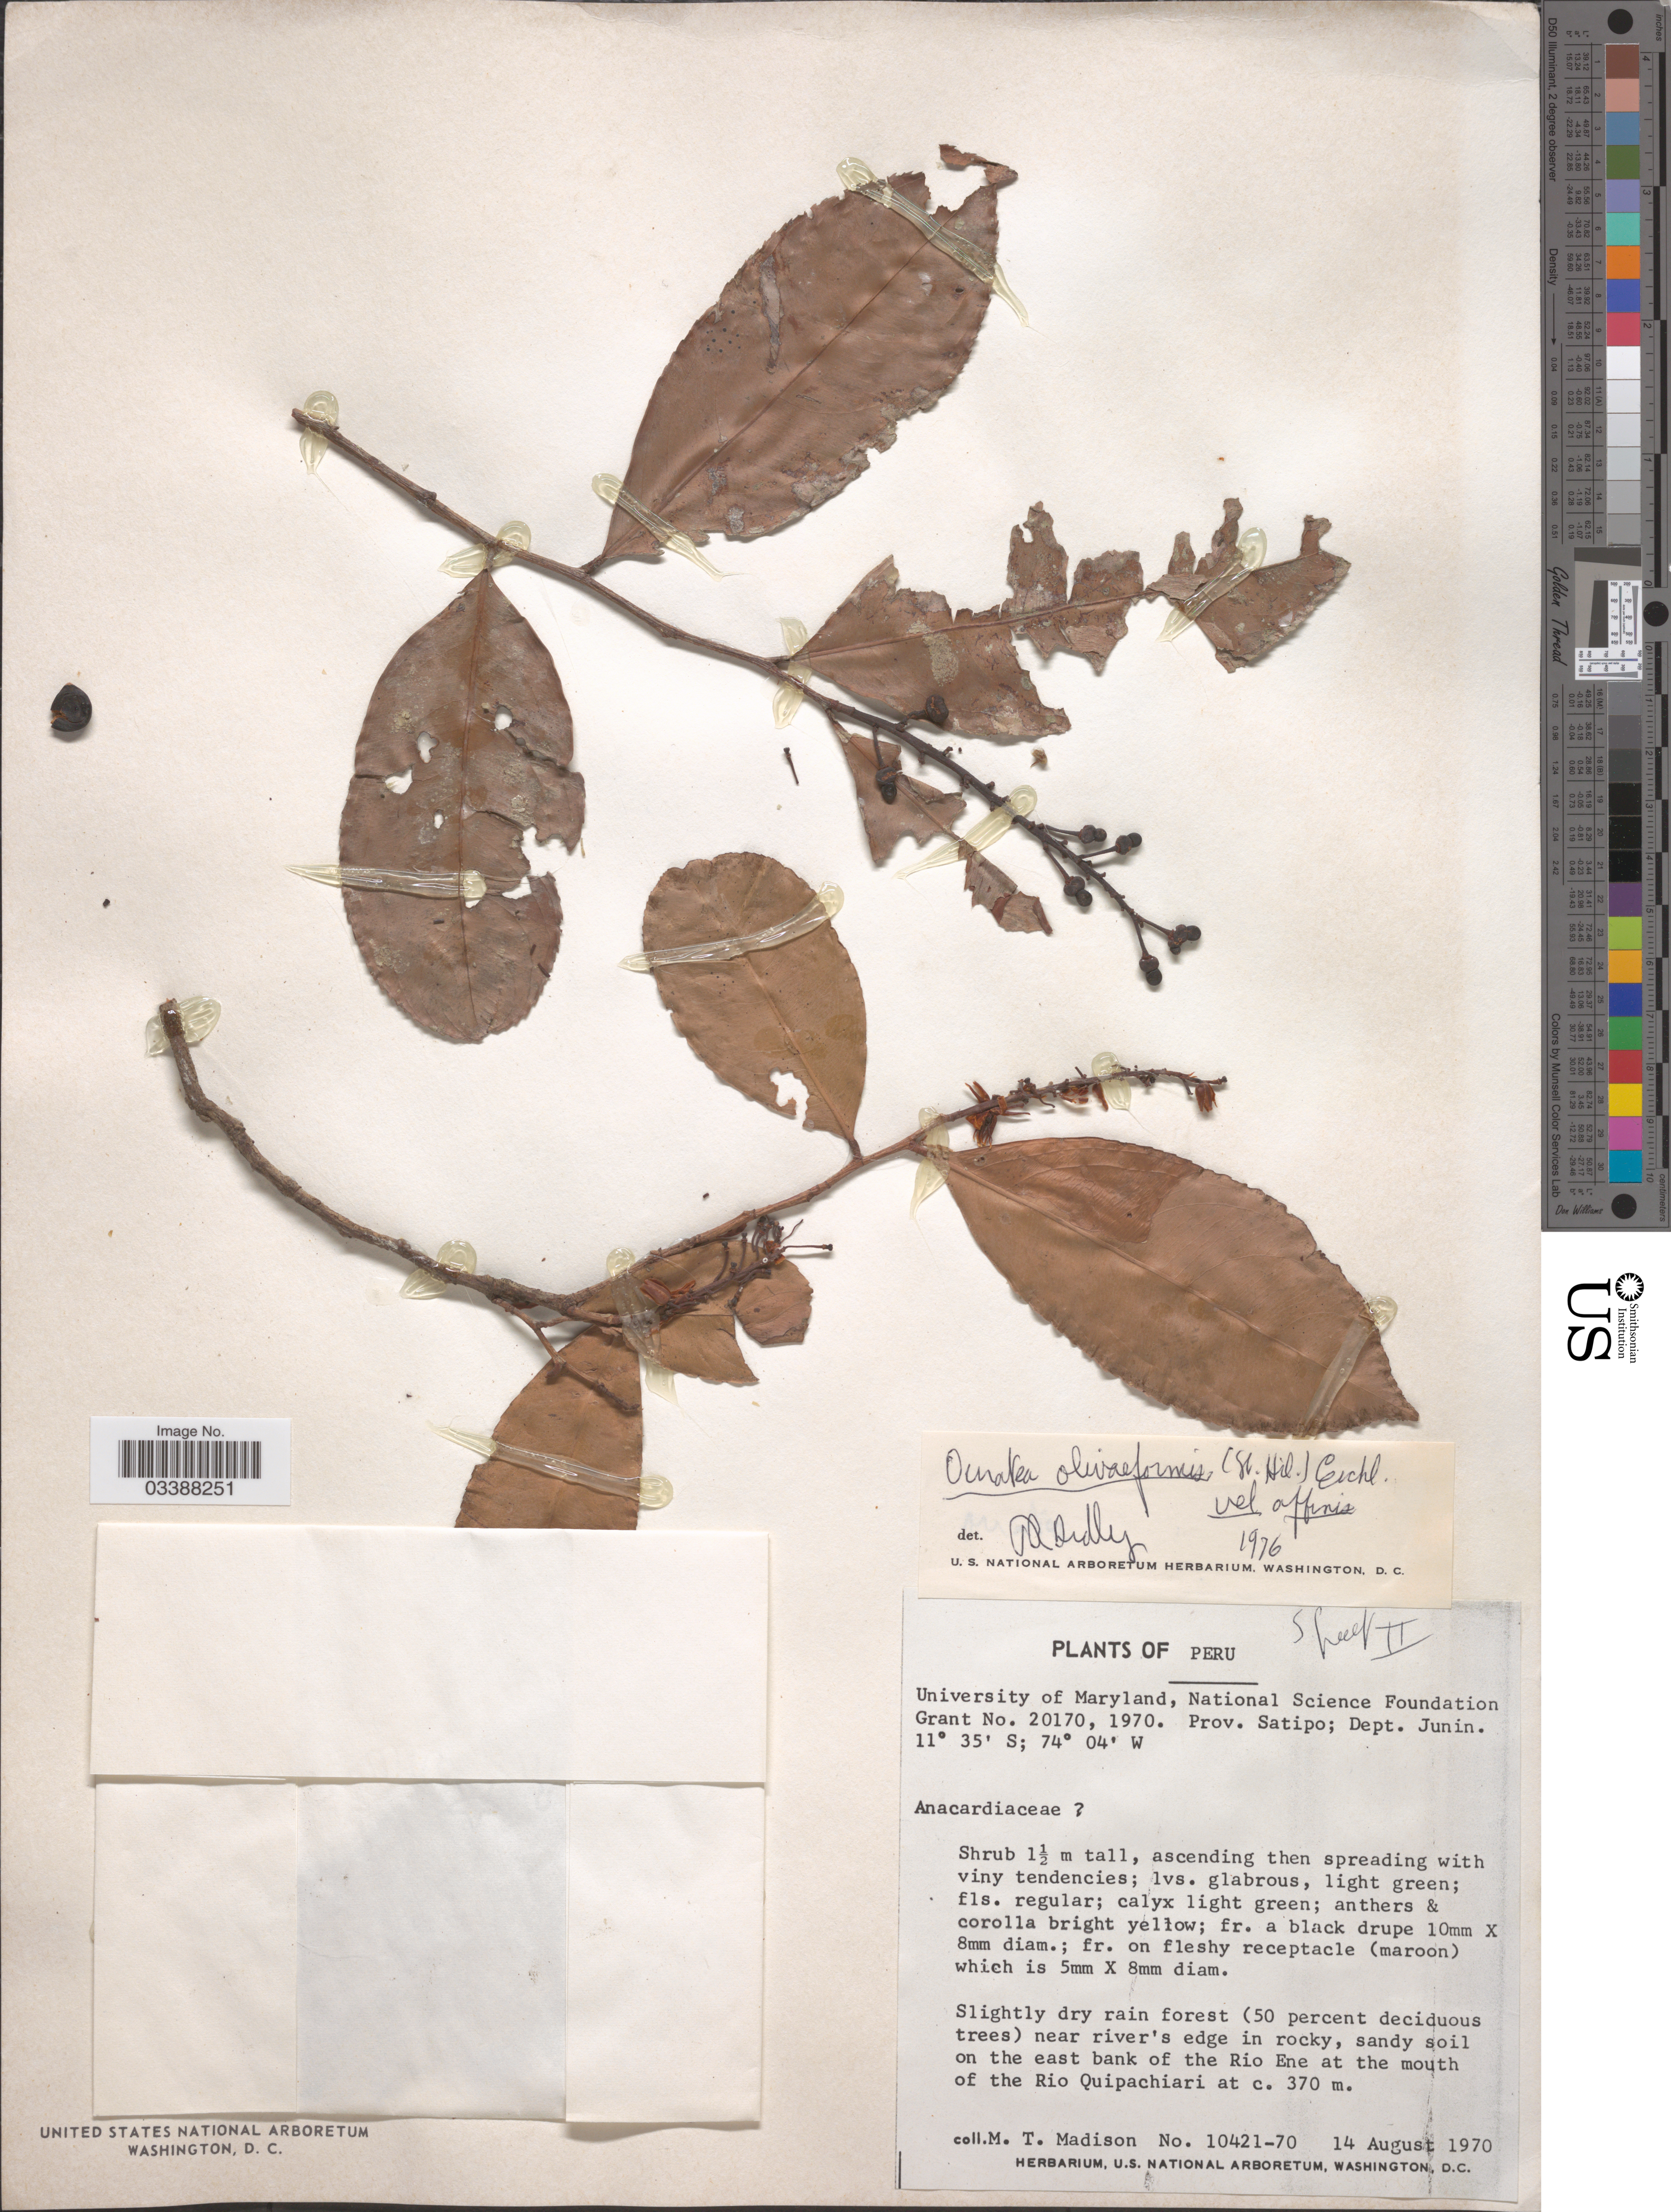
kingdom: Plantae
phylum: Tracheophyta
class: Magnoliopsida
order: Malpighiales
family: Ochnaceae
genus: Ouratea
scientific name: Ouratea oliviformis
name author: (A. St.-Hil.) Engl.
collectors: M. T. Madison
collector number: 10421-70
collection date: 1970-08-14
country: Peru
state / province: Junín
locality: Prov. Satipo; Dept. Junin. On the east bank of the Rio Ene at the mouth of the Rio Quipachiari.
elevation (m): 370